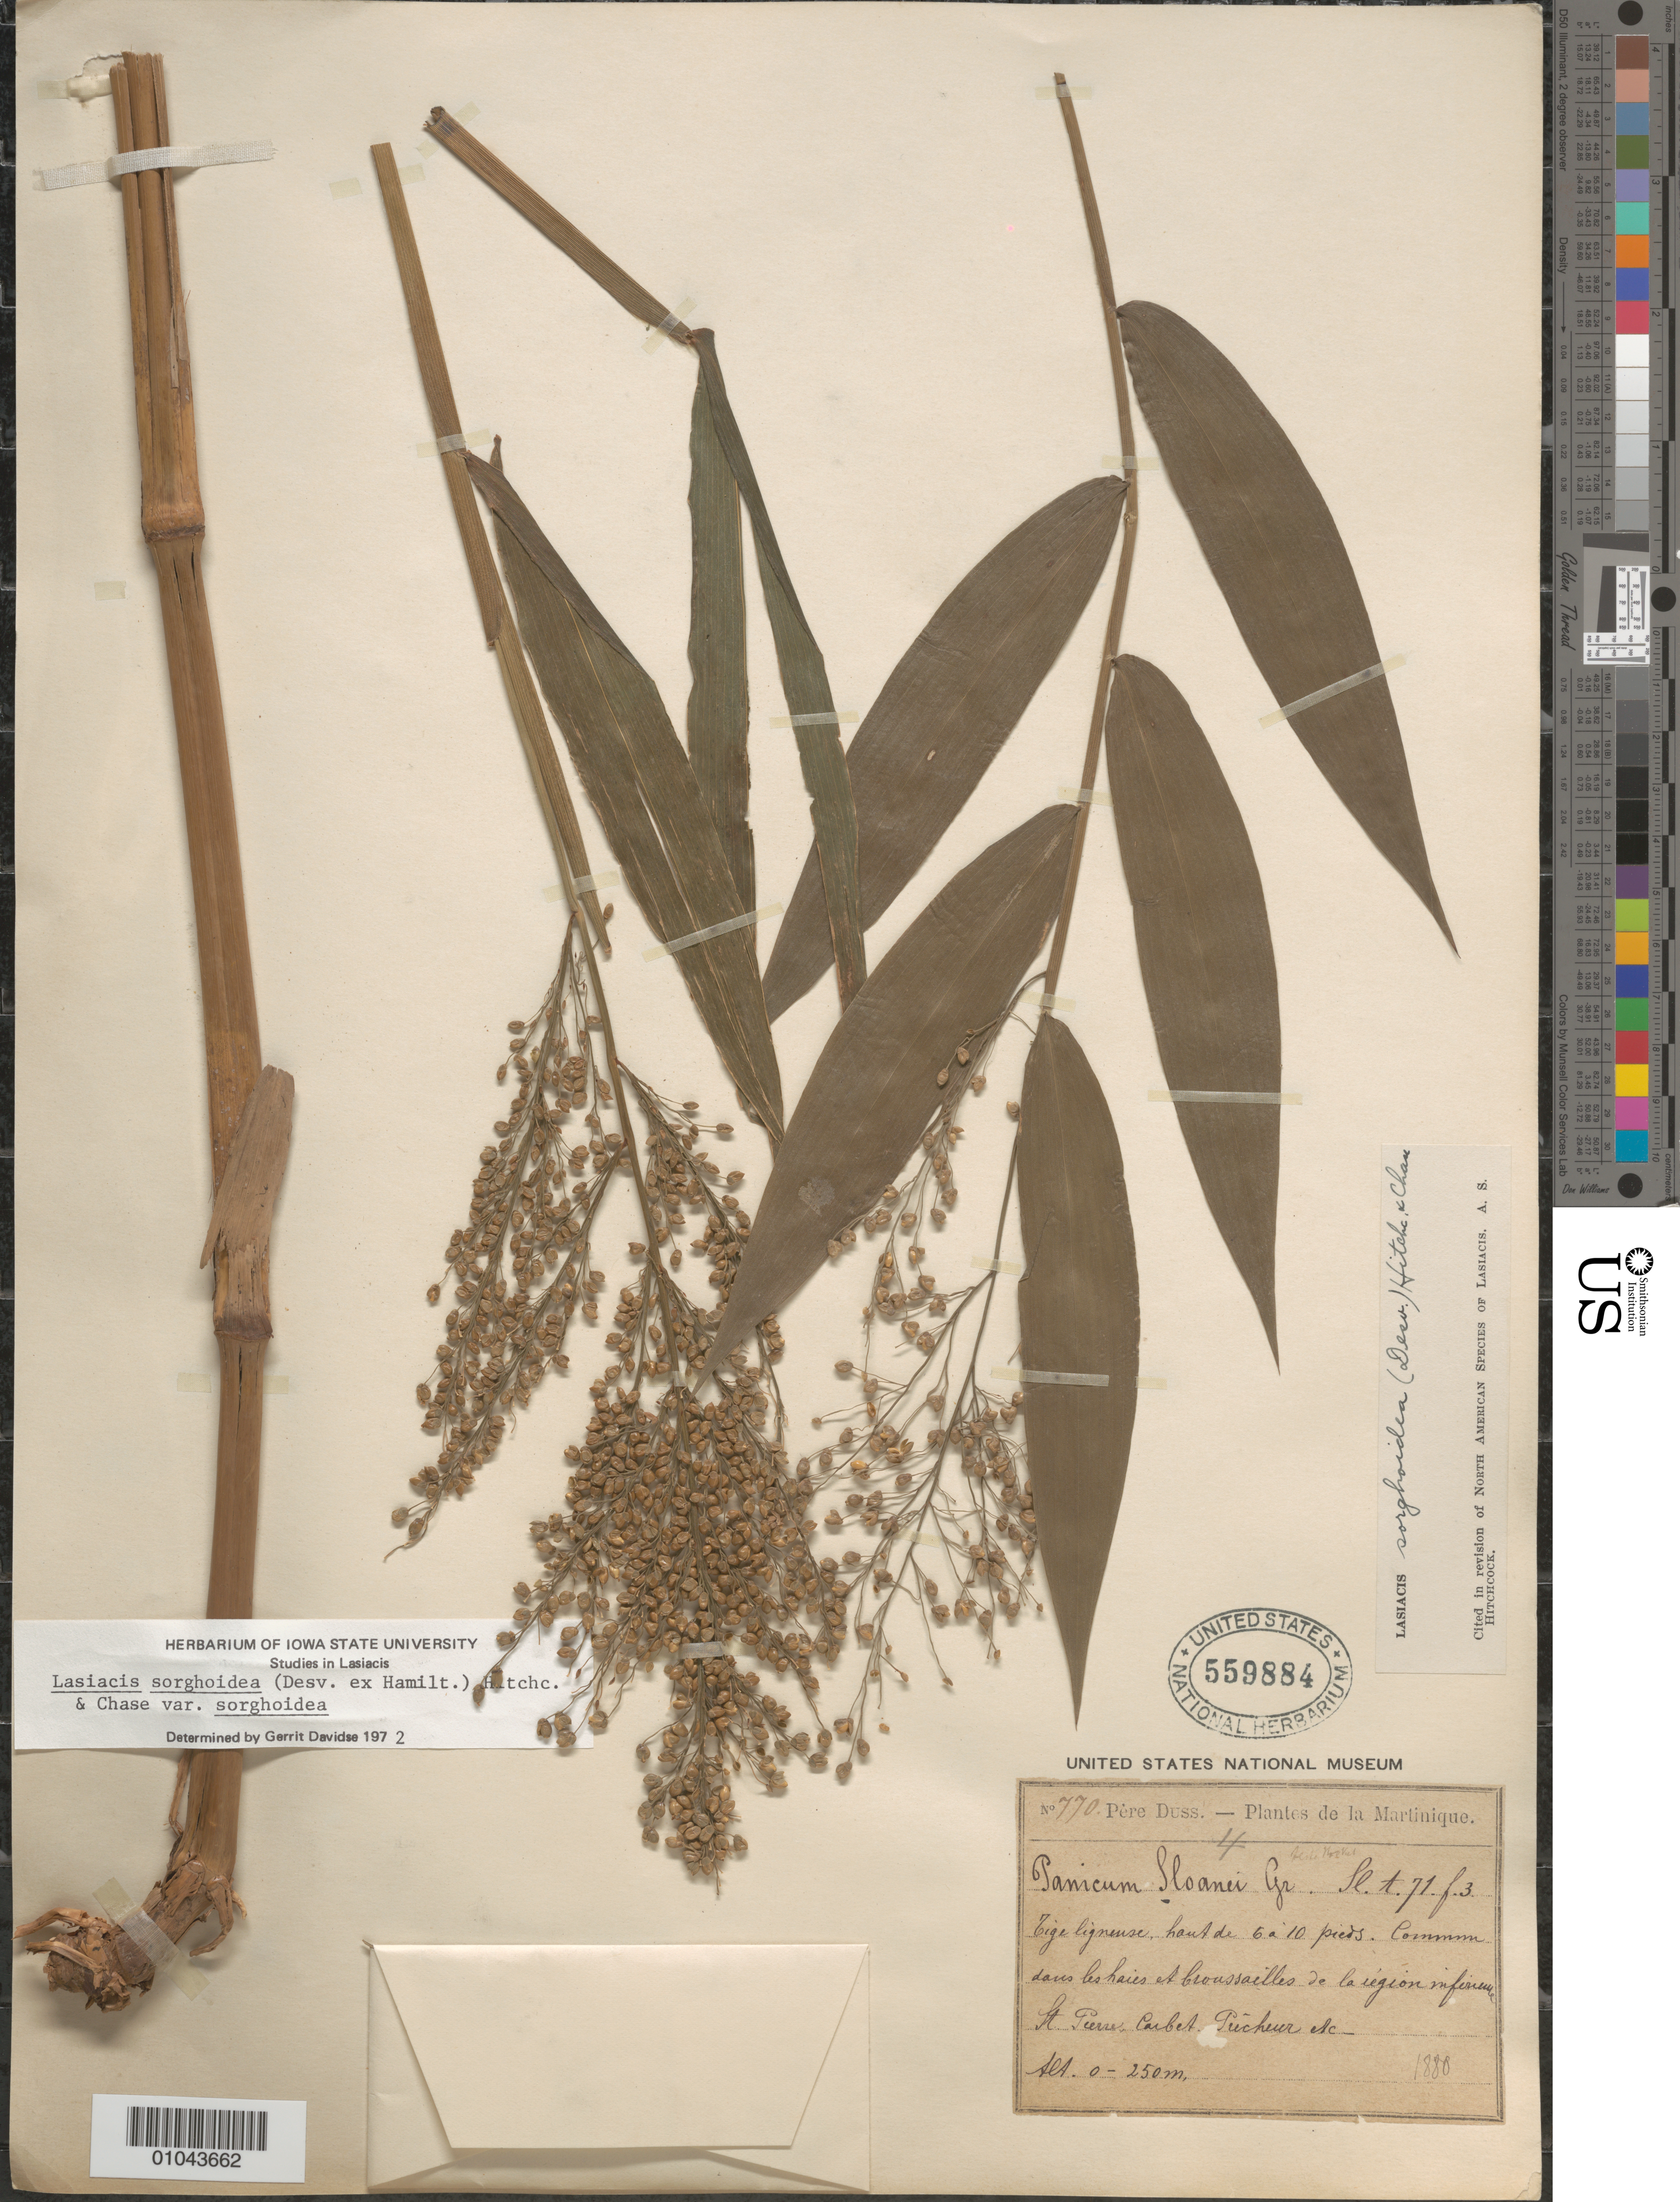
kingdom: Plantae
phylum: Tracheophyta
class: Liliopsida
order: Poales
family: Poaceae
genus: Lasiacis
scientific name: Lasiacis sorghoidea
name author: (Desv. ex Ham.) Hitchc. & Chase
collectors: Père Duss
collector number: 770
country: Martinique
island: Martinique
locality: Daus les haies et broussailles de la iegion infereue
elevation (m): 0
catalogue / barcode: US 559884